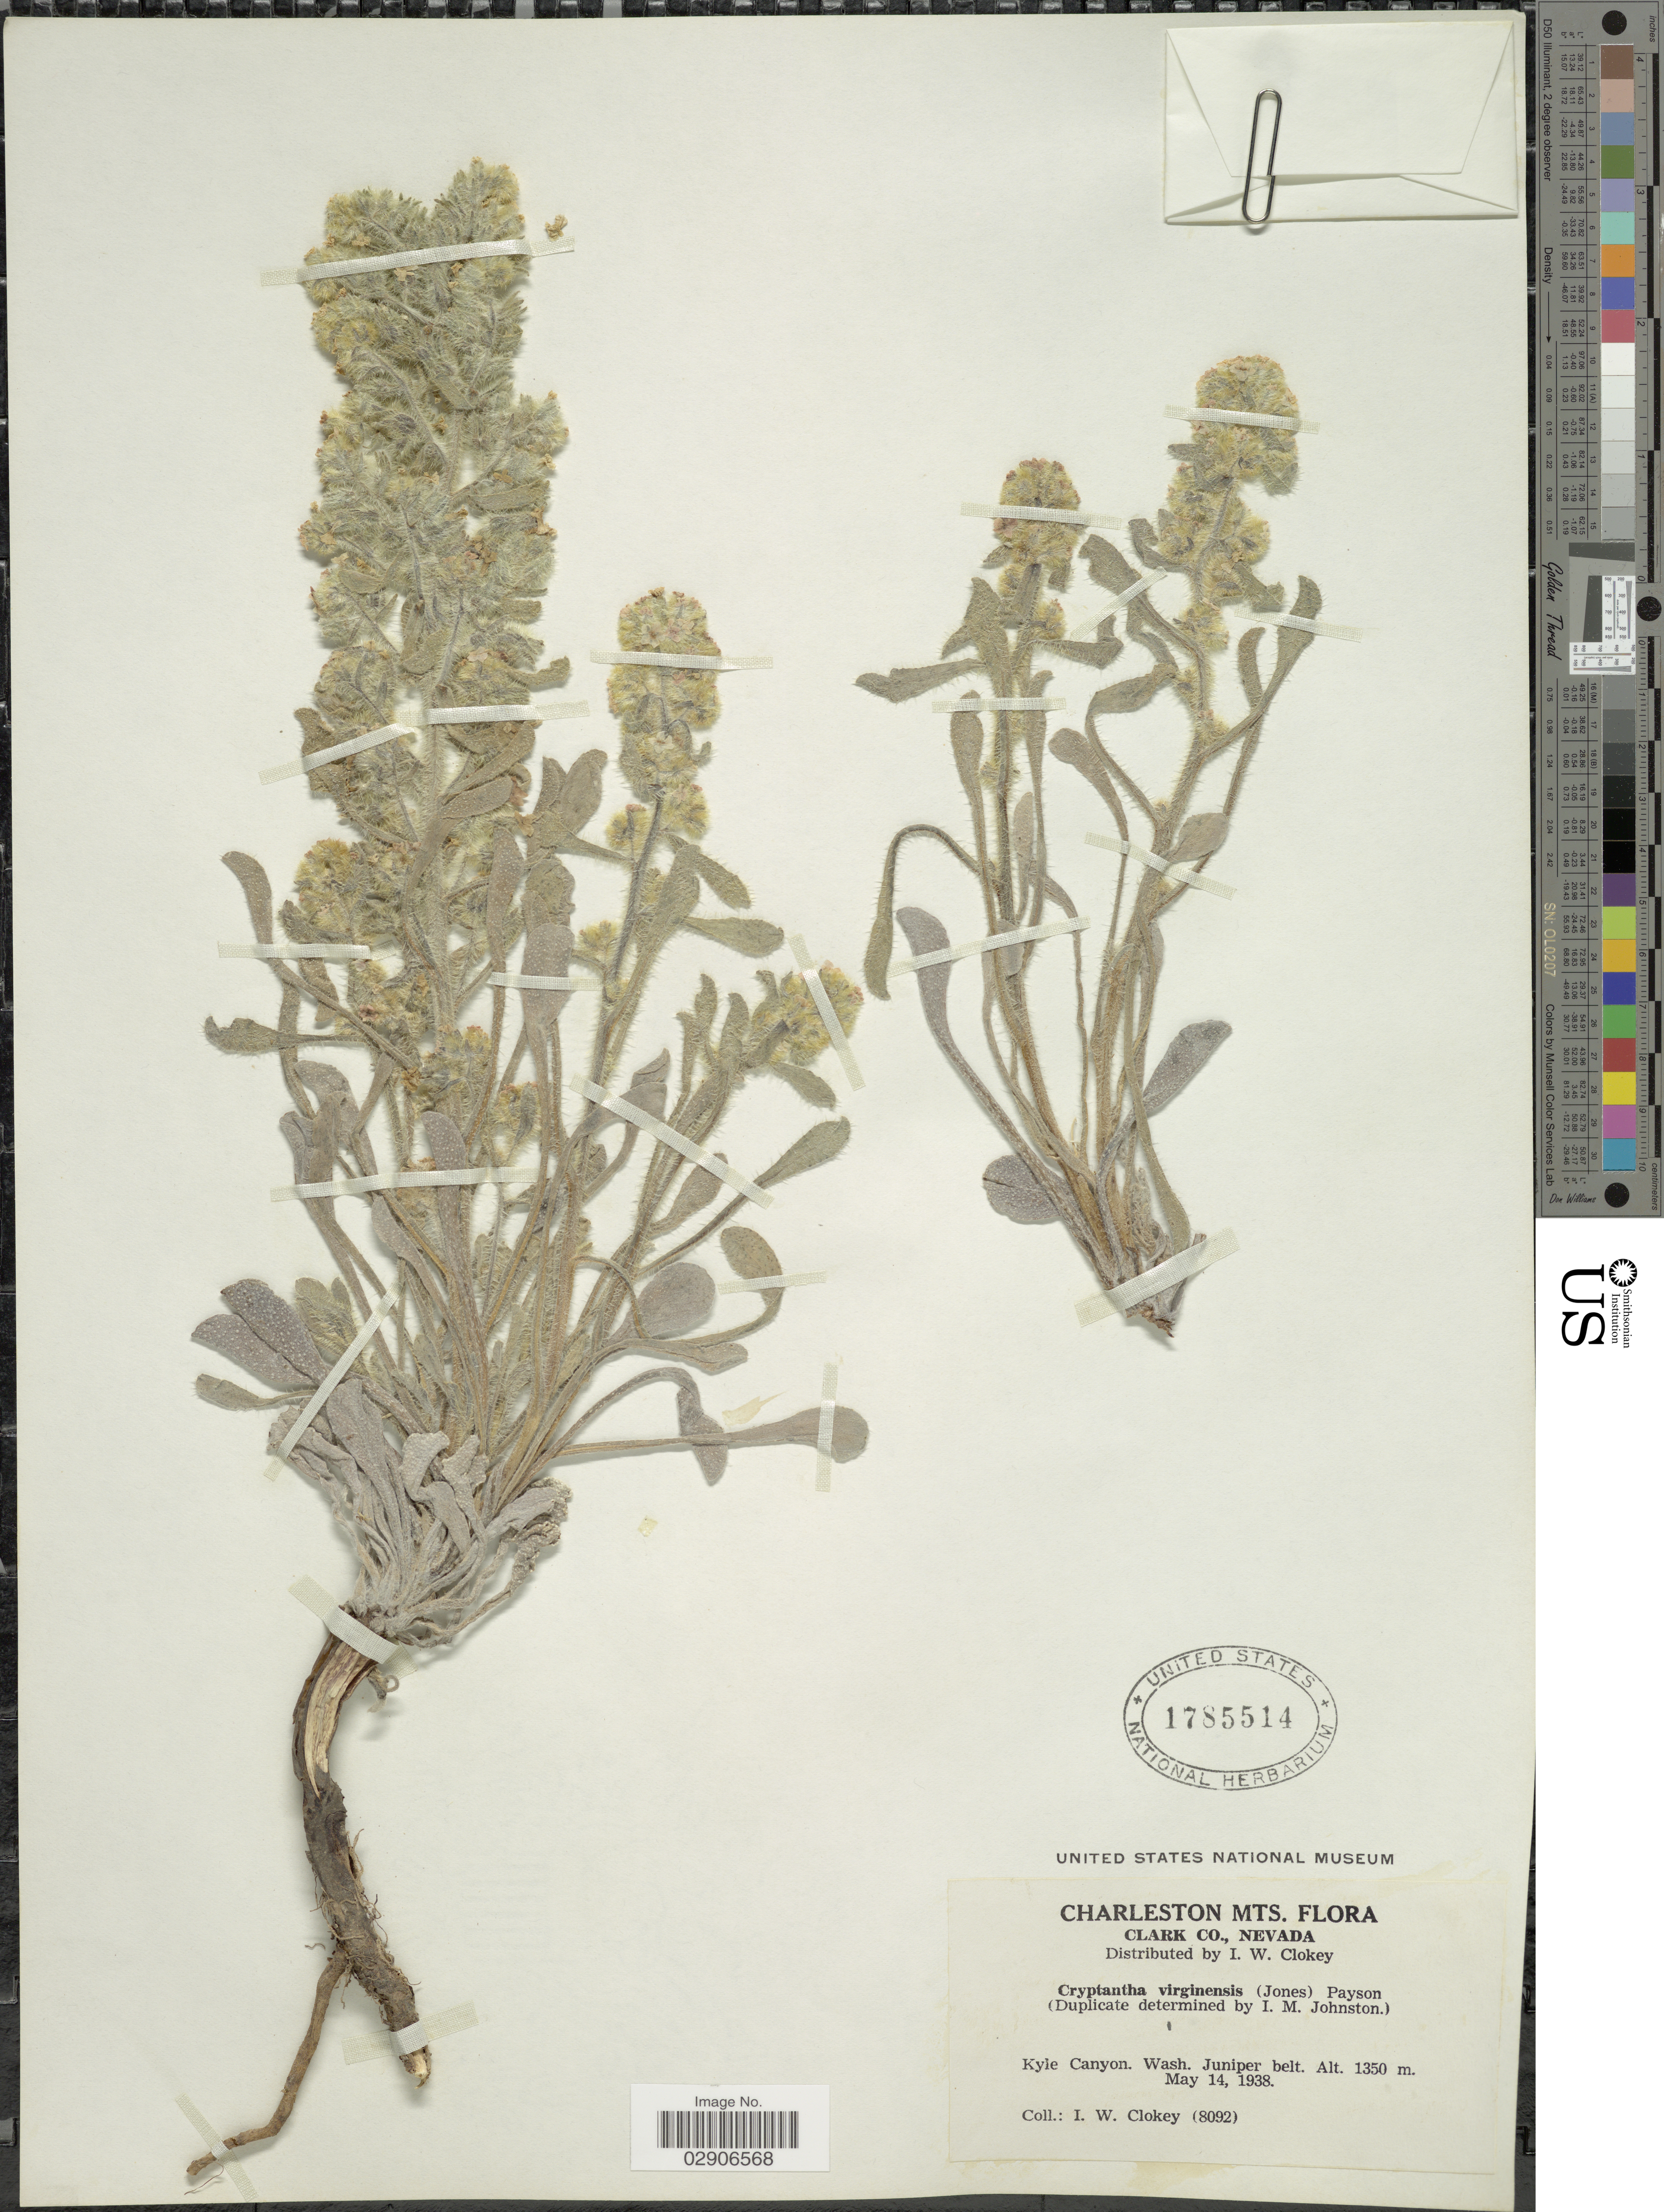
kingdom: Plantae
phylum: Tracheophyta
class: Magnoliopsida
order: Boraginales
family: Boraginaceae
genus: Oreocarya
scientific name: Oreocarya virginensis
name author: (M.E. Jones) J.F. Macbr.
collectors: I. W. Clokey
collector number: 8092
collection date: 1938-05-14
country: United States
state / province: Nevada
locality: Kyle Canyon. Wash. Juniper belt. Charleston Mts. Clark Co., Nevada.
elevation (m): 1350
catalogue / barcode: US 1785514